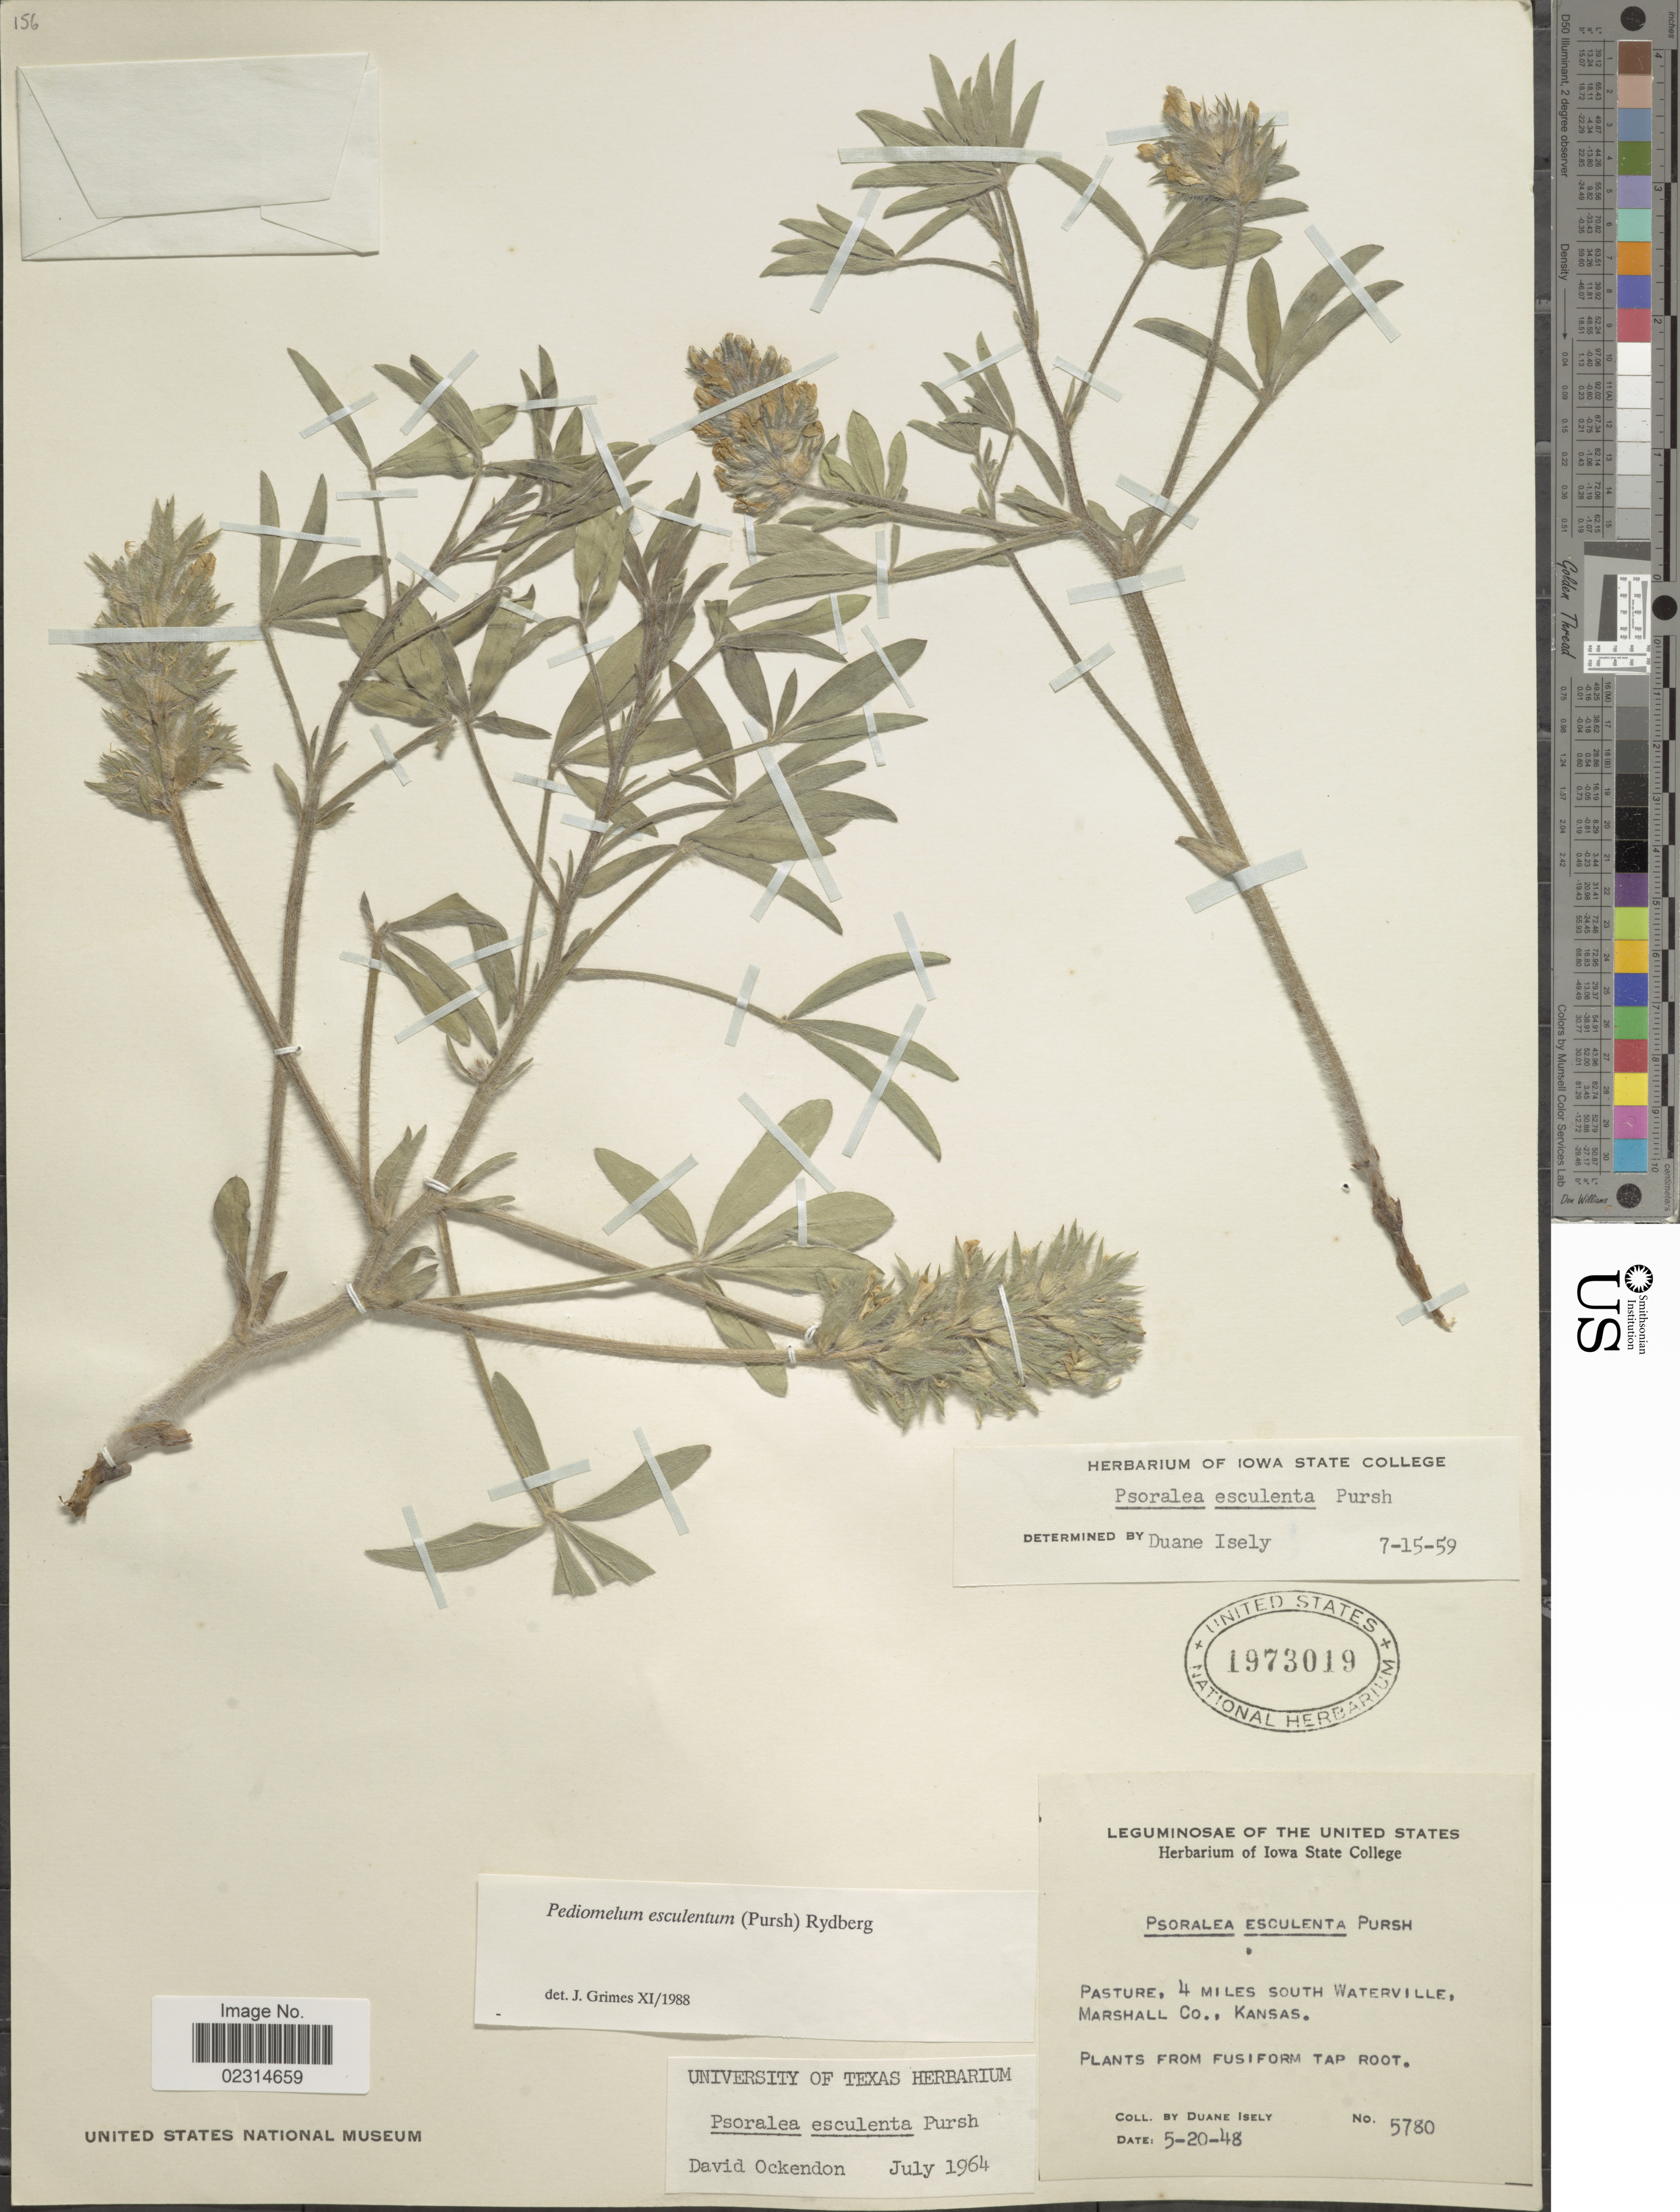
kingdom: Plantae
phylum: Tracheophyta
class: Magnoliopsida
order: Fabales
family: Fabaceae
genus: Pediomelum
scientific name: Pediomelum esculentum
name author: (Pursh) Rydb.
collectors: D. Isely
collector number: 5780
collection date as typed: Transcribed d/m/y: 20/5/48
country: United States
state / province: Kansas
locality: Pasture, 4 miles South Waterville, Marshall Co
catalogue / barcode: US 1973019